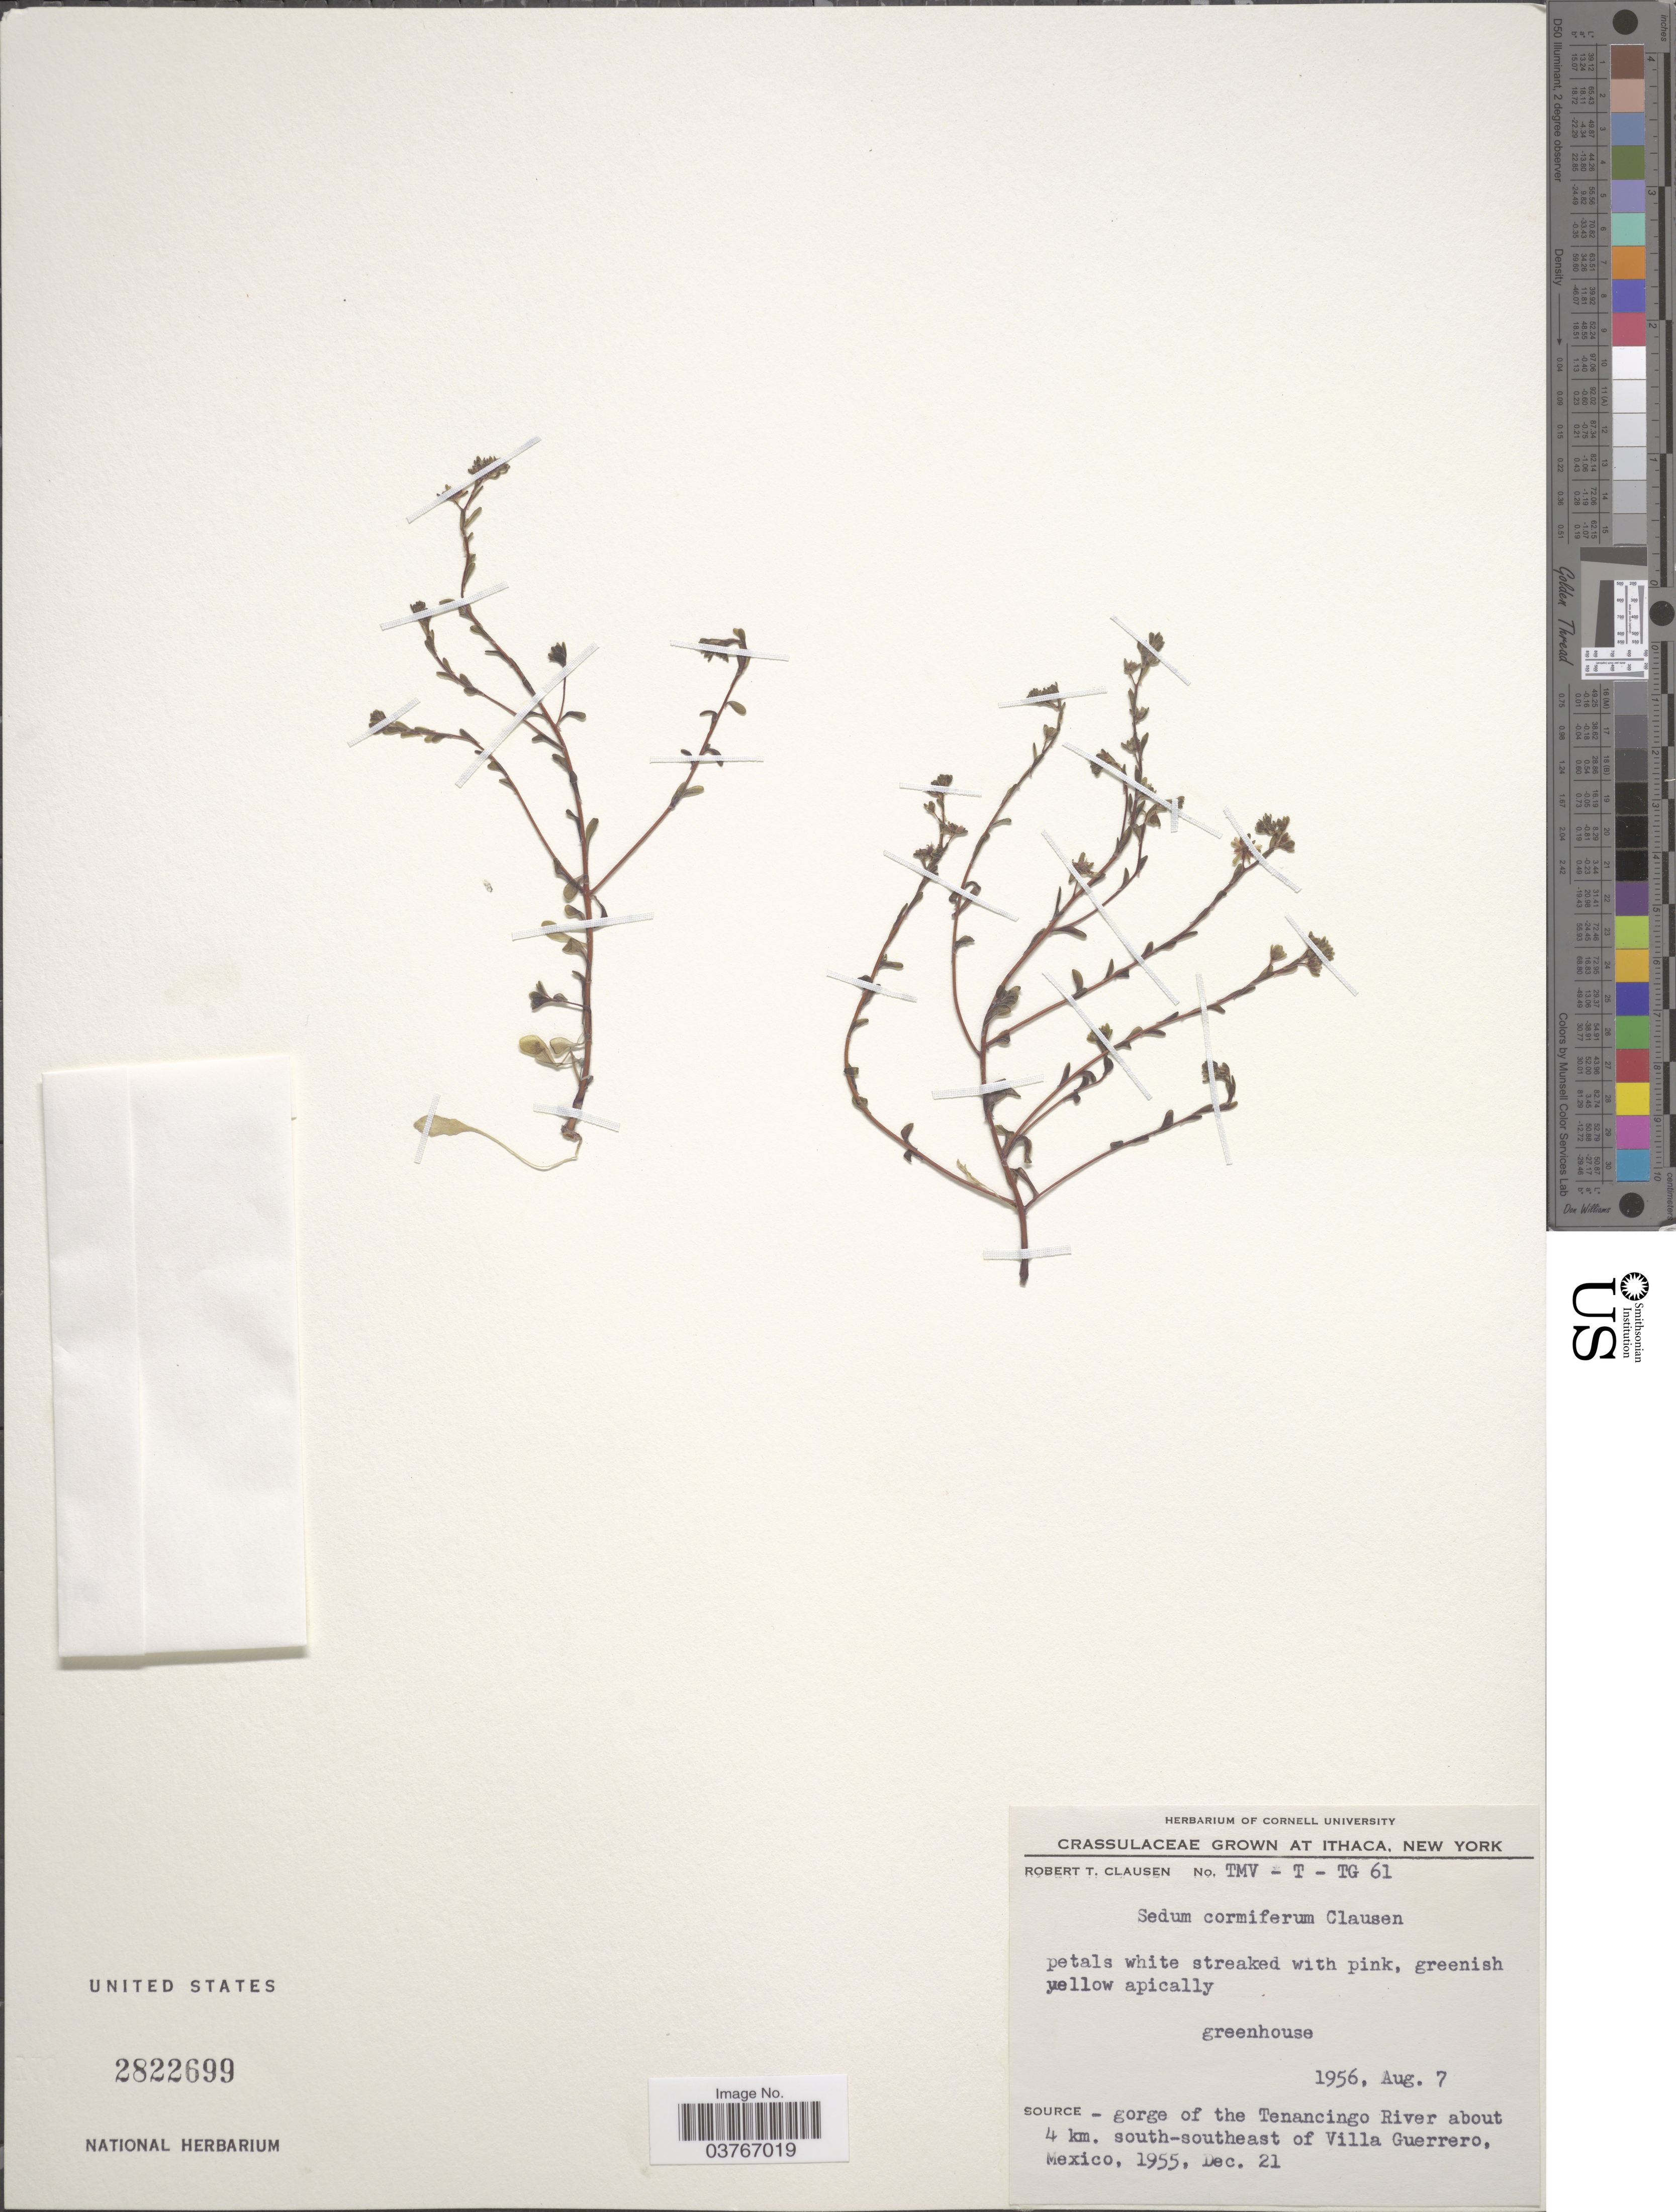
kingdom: Plantae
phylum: Tracheophyta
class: Magnoliopsida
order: Saxifragales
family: Crassulaceae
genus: Sedum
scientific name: Sedum cormiferum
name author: R.T. Clausen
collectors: R. T. Clausen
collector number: TMV-T-TG61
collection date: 1956-08-07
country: United States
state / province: New York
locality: Ithaca. Greenhouse.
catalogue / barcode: US 2822699